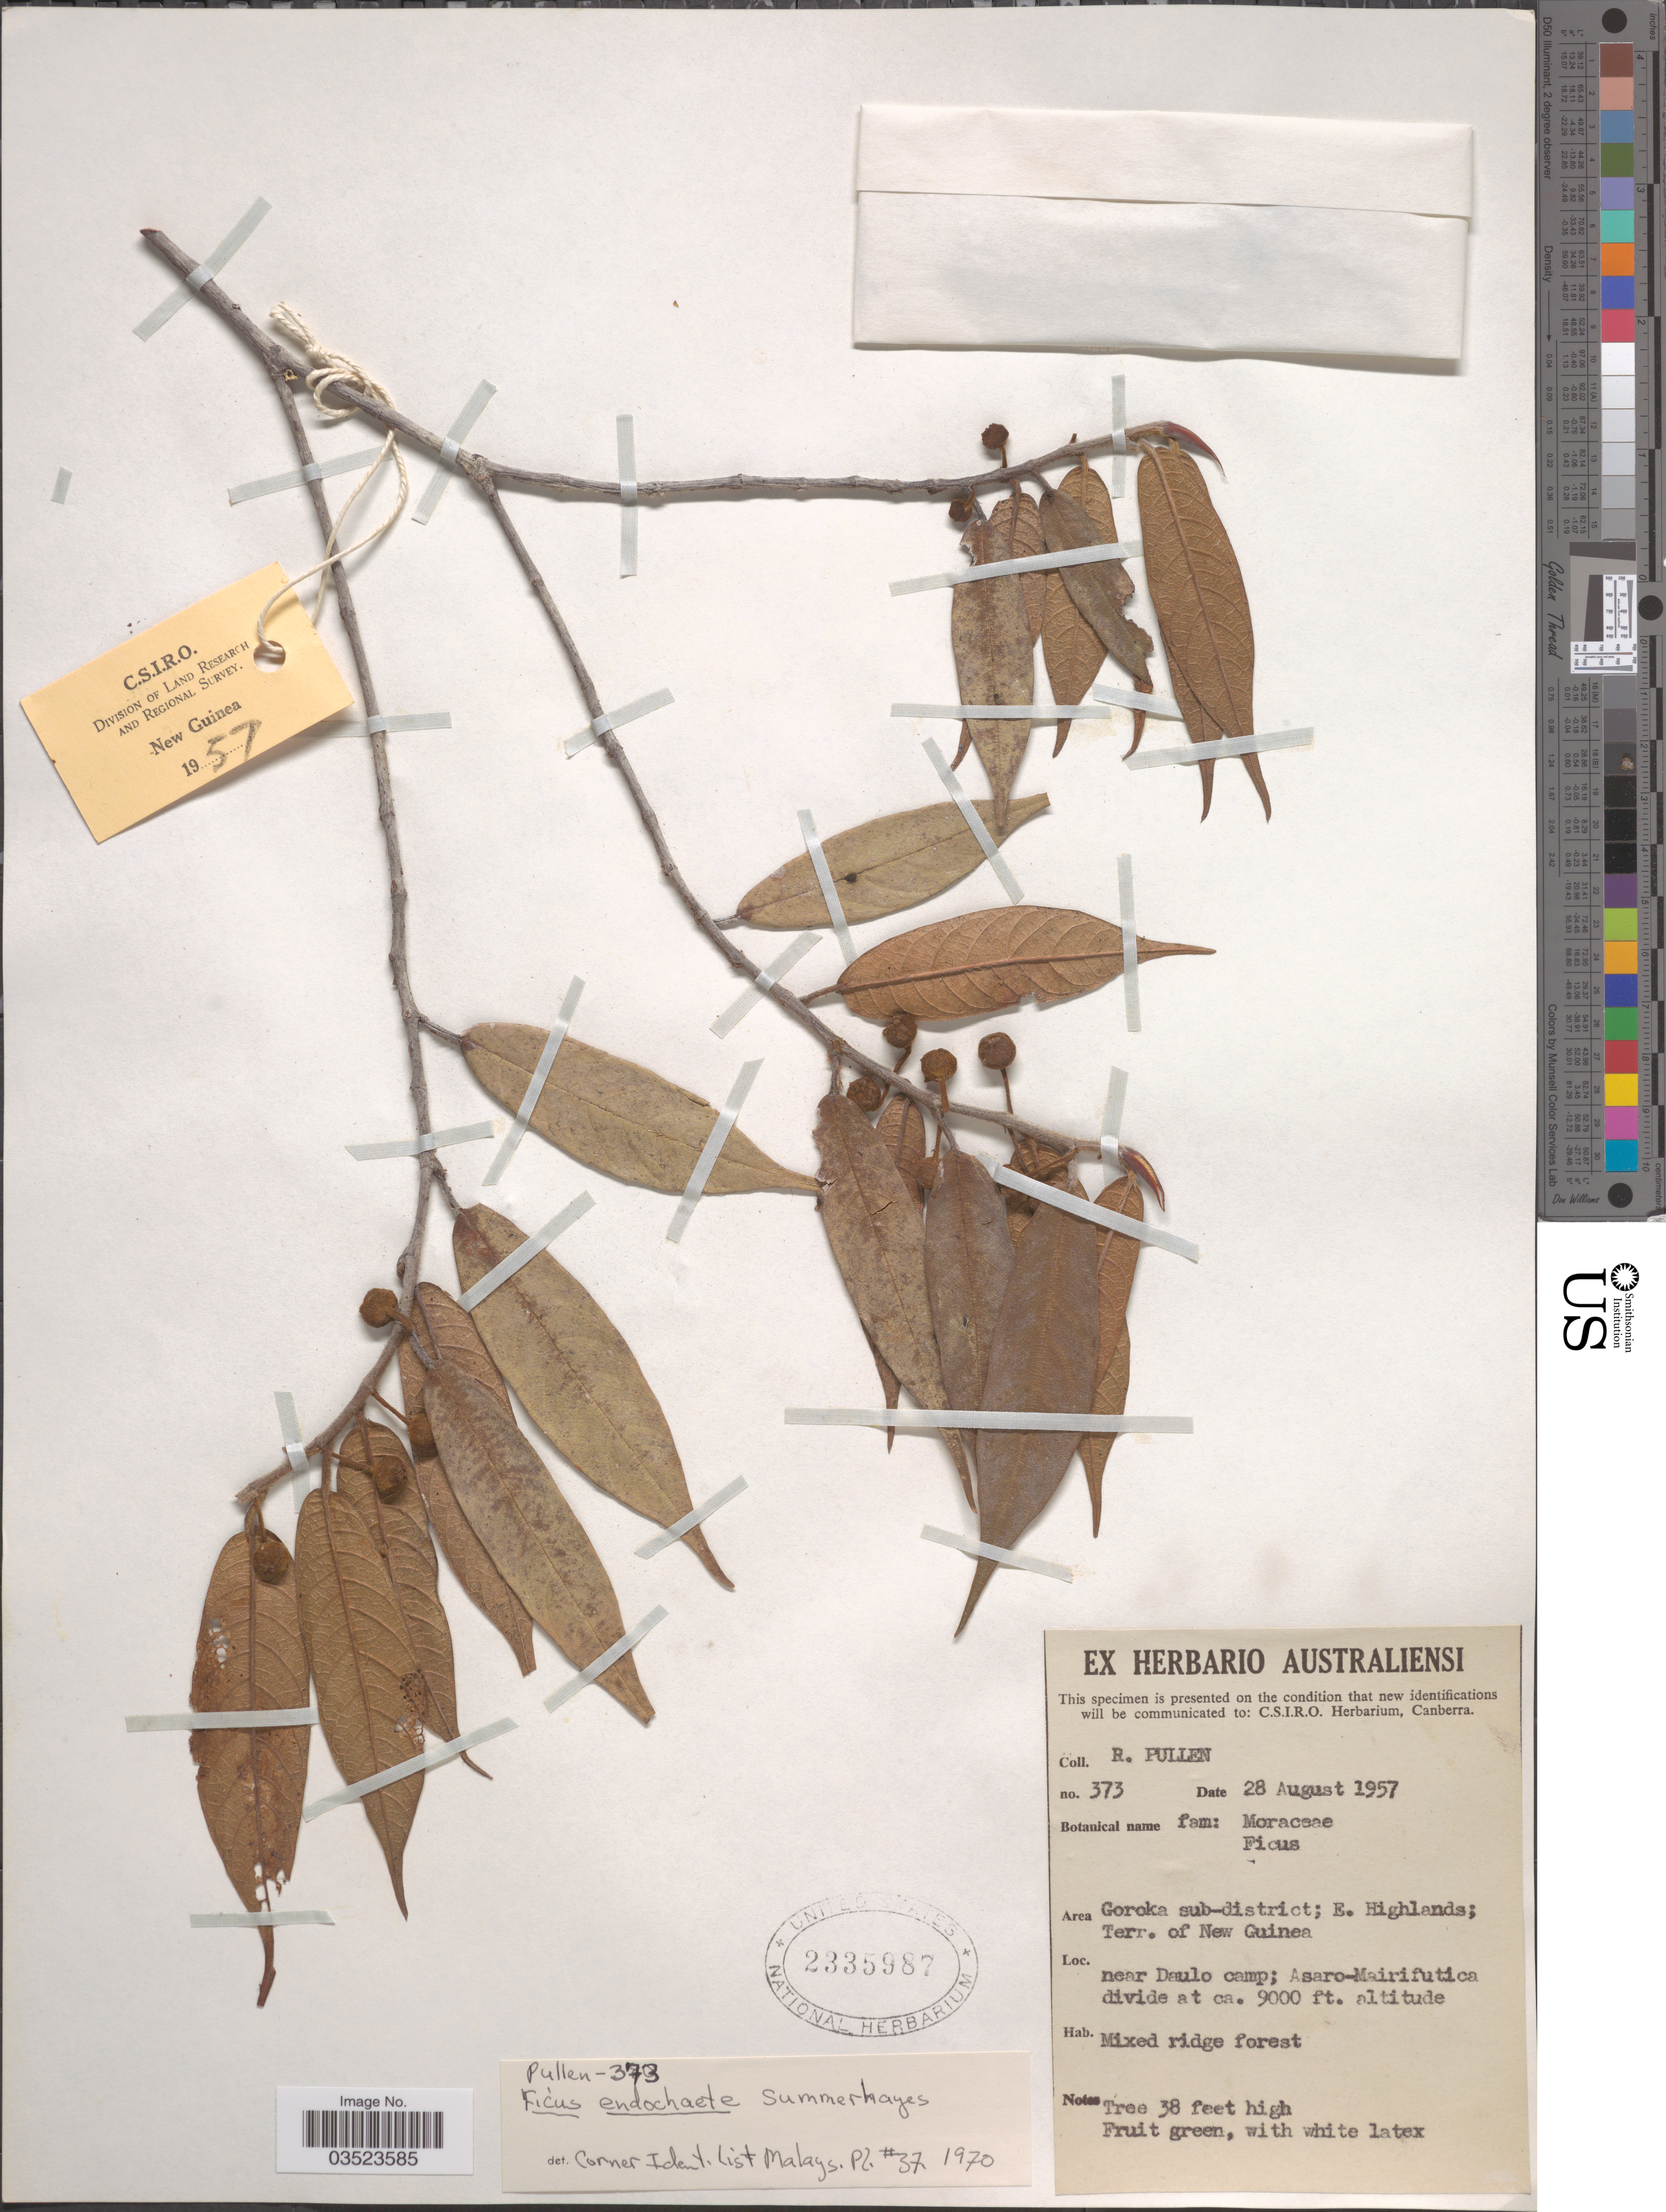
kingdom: Plantae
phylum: Tracheophyta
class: Magnoliopsida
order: Rosales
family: Moraceae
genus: Ficus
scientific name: Ficus endochaete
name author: Summerh.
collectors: R. Pullen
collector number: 373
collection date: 1957-08-28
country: Papua New Guinea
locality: Goroka sub-district; E. Highlands; Terr. of New Guinea. Near Daulo camp; Asaro-Mairifutica divide.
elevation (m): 2743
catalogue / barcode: US 2335987